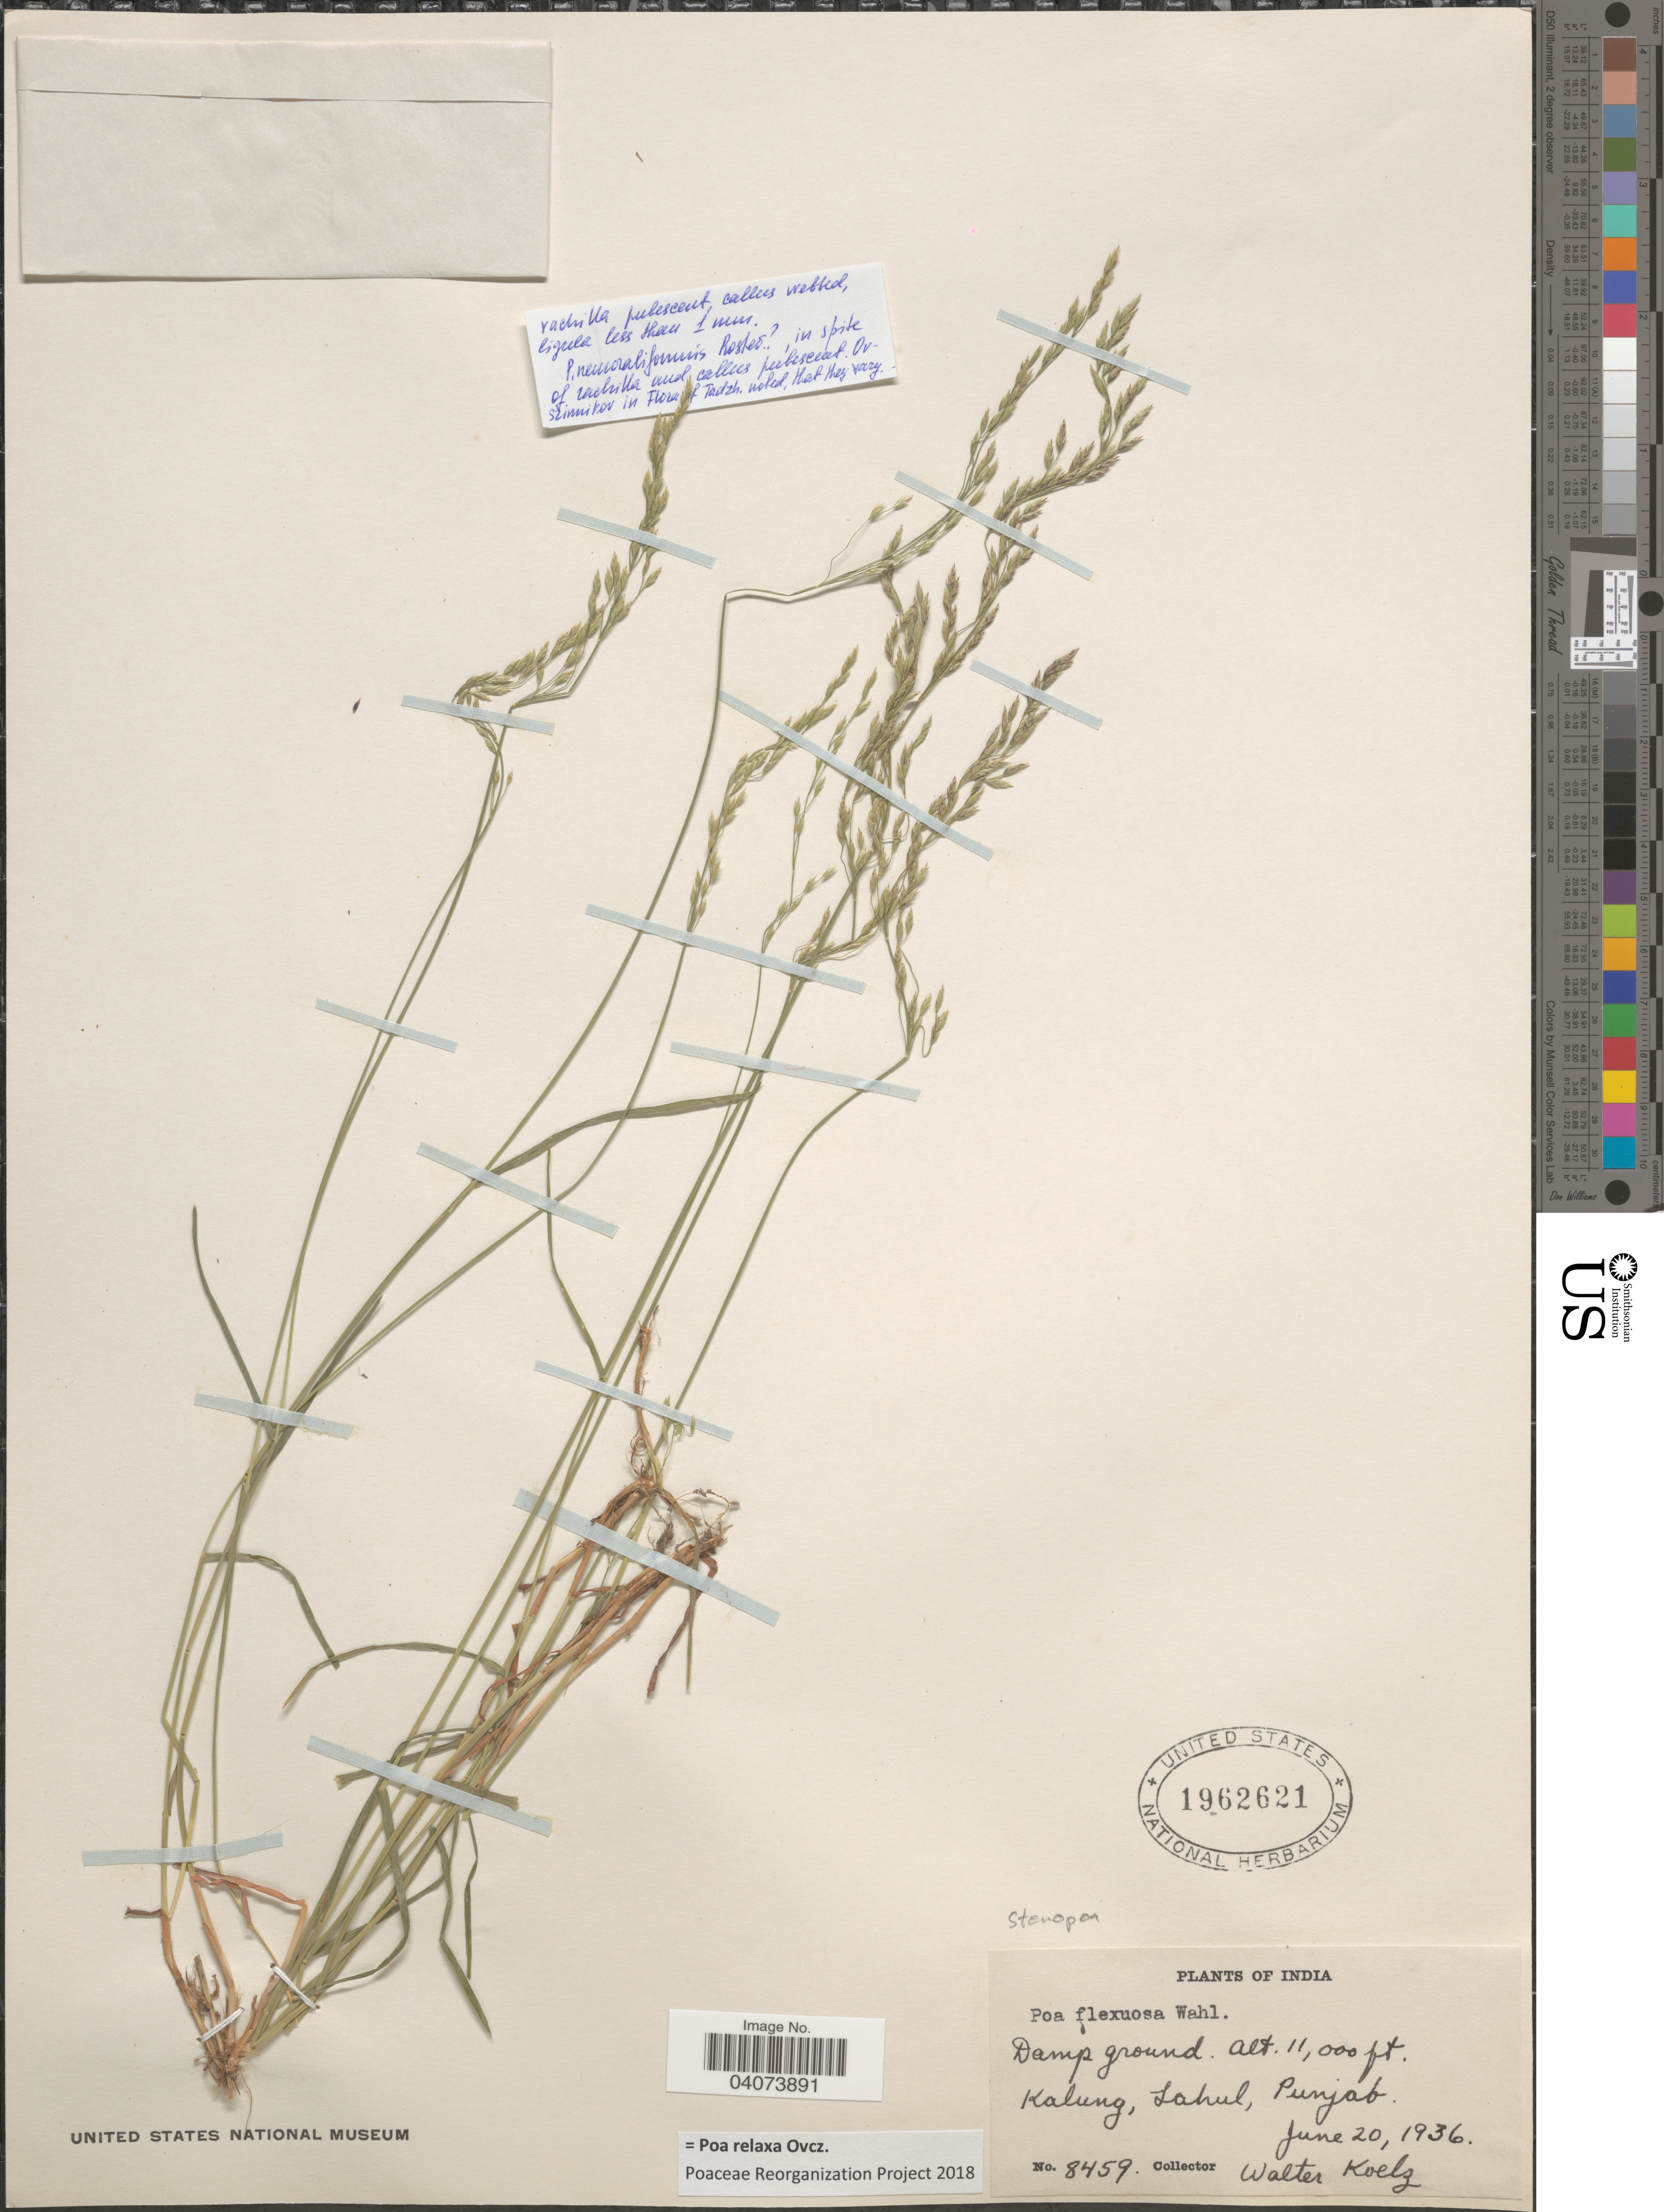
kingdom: Plantae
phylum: Tracheophyta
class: Liliopsida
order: Poales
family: Poaceae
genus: Poa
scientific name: Poa relaxa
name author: Ovcz.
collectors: W. N. Koelz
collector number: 8459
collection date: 1936-06-20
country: India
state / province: Punjab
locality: Kalung, Lahul.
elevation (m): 3353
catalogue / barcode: US 1962621